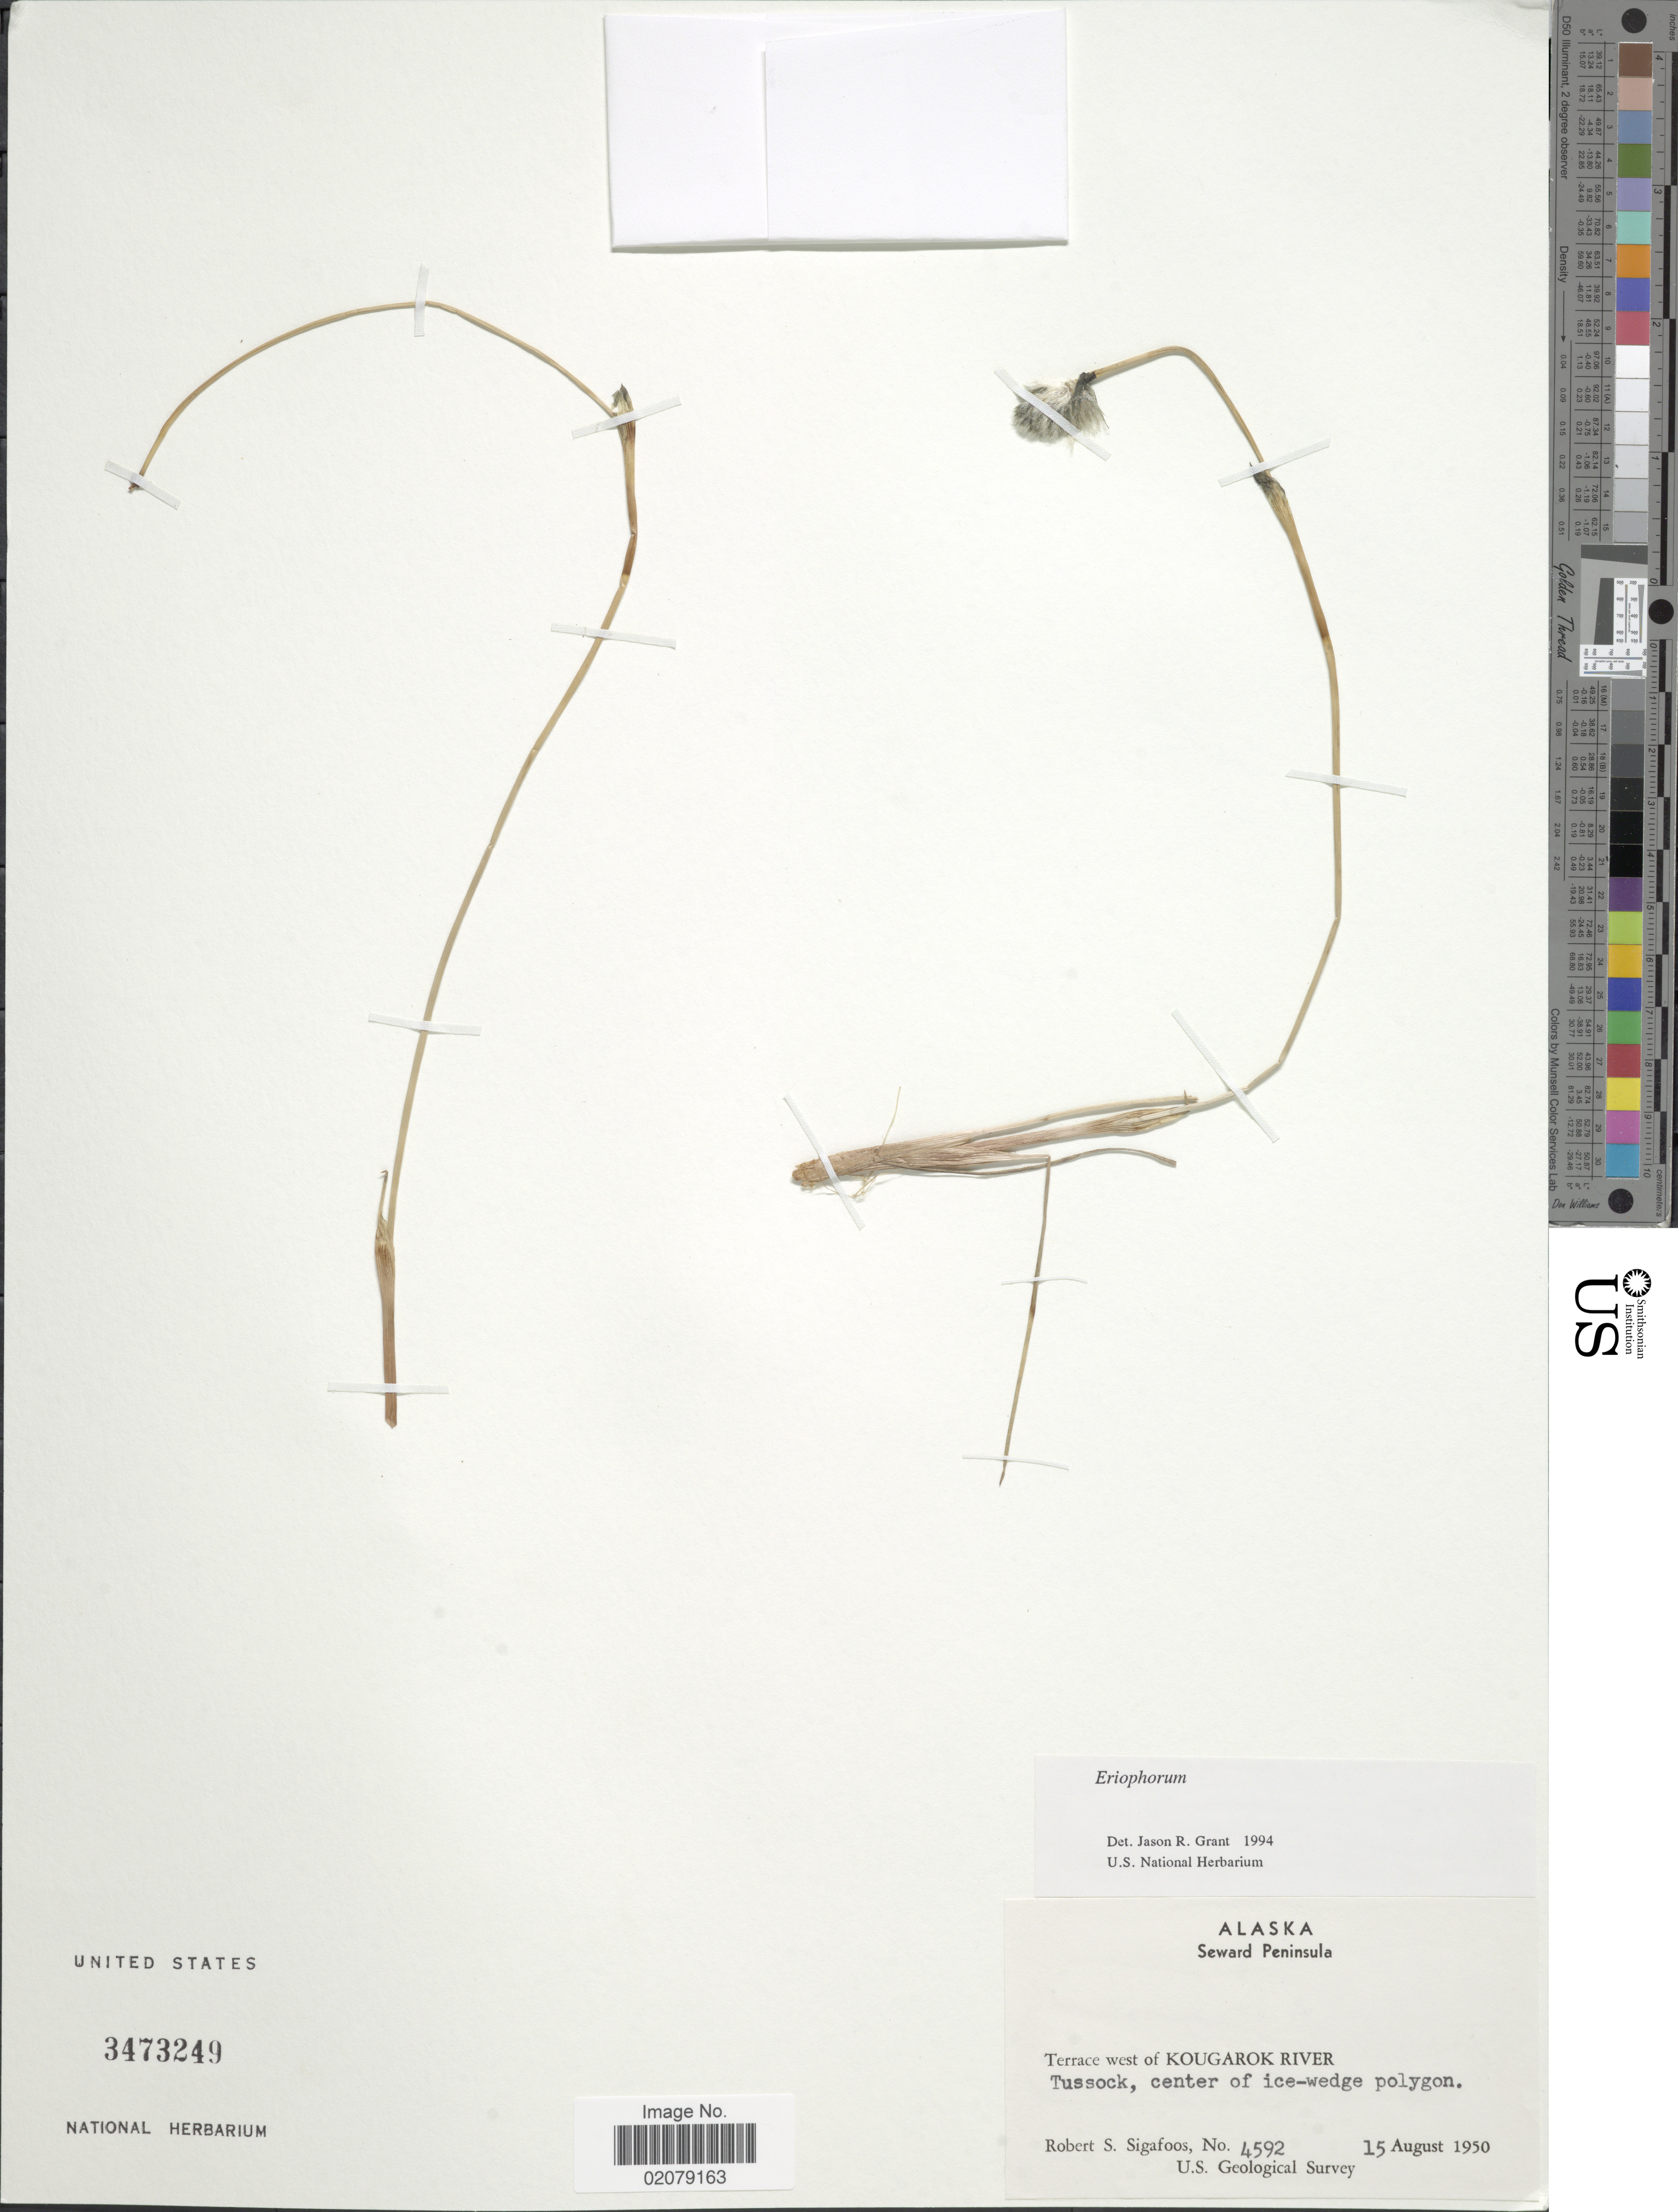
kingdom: Plantae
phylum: Tracheophyta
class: Liliopsida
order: Poales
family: Cyperaceae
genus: Eriophorum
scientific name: Eriophorum sp.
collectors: R. Sigafoos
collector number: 4592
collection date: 1950-08-15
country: United States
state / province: Alaska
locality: Seward Peninsula, Terrace west of Kougarok River, Tussock, center of ice-wedge polygon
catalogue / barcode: US 3473249